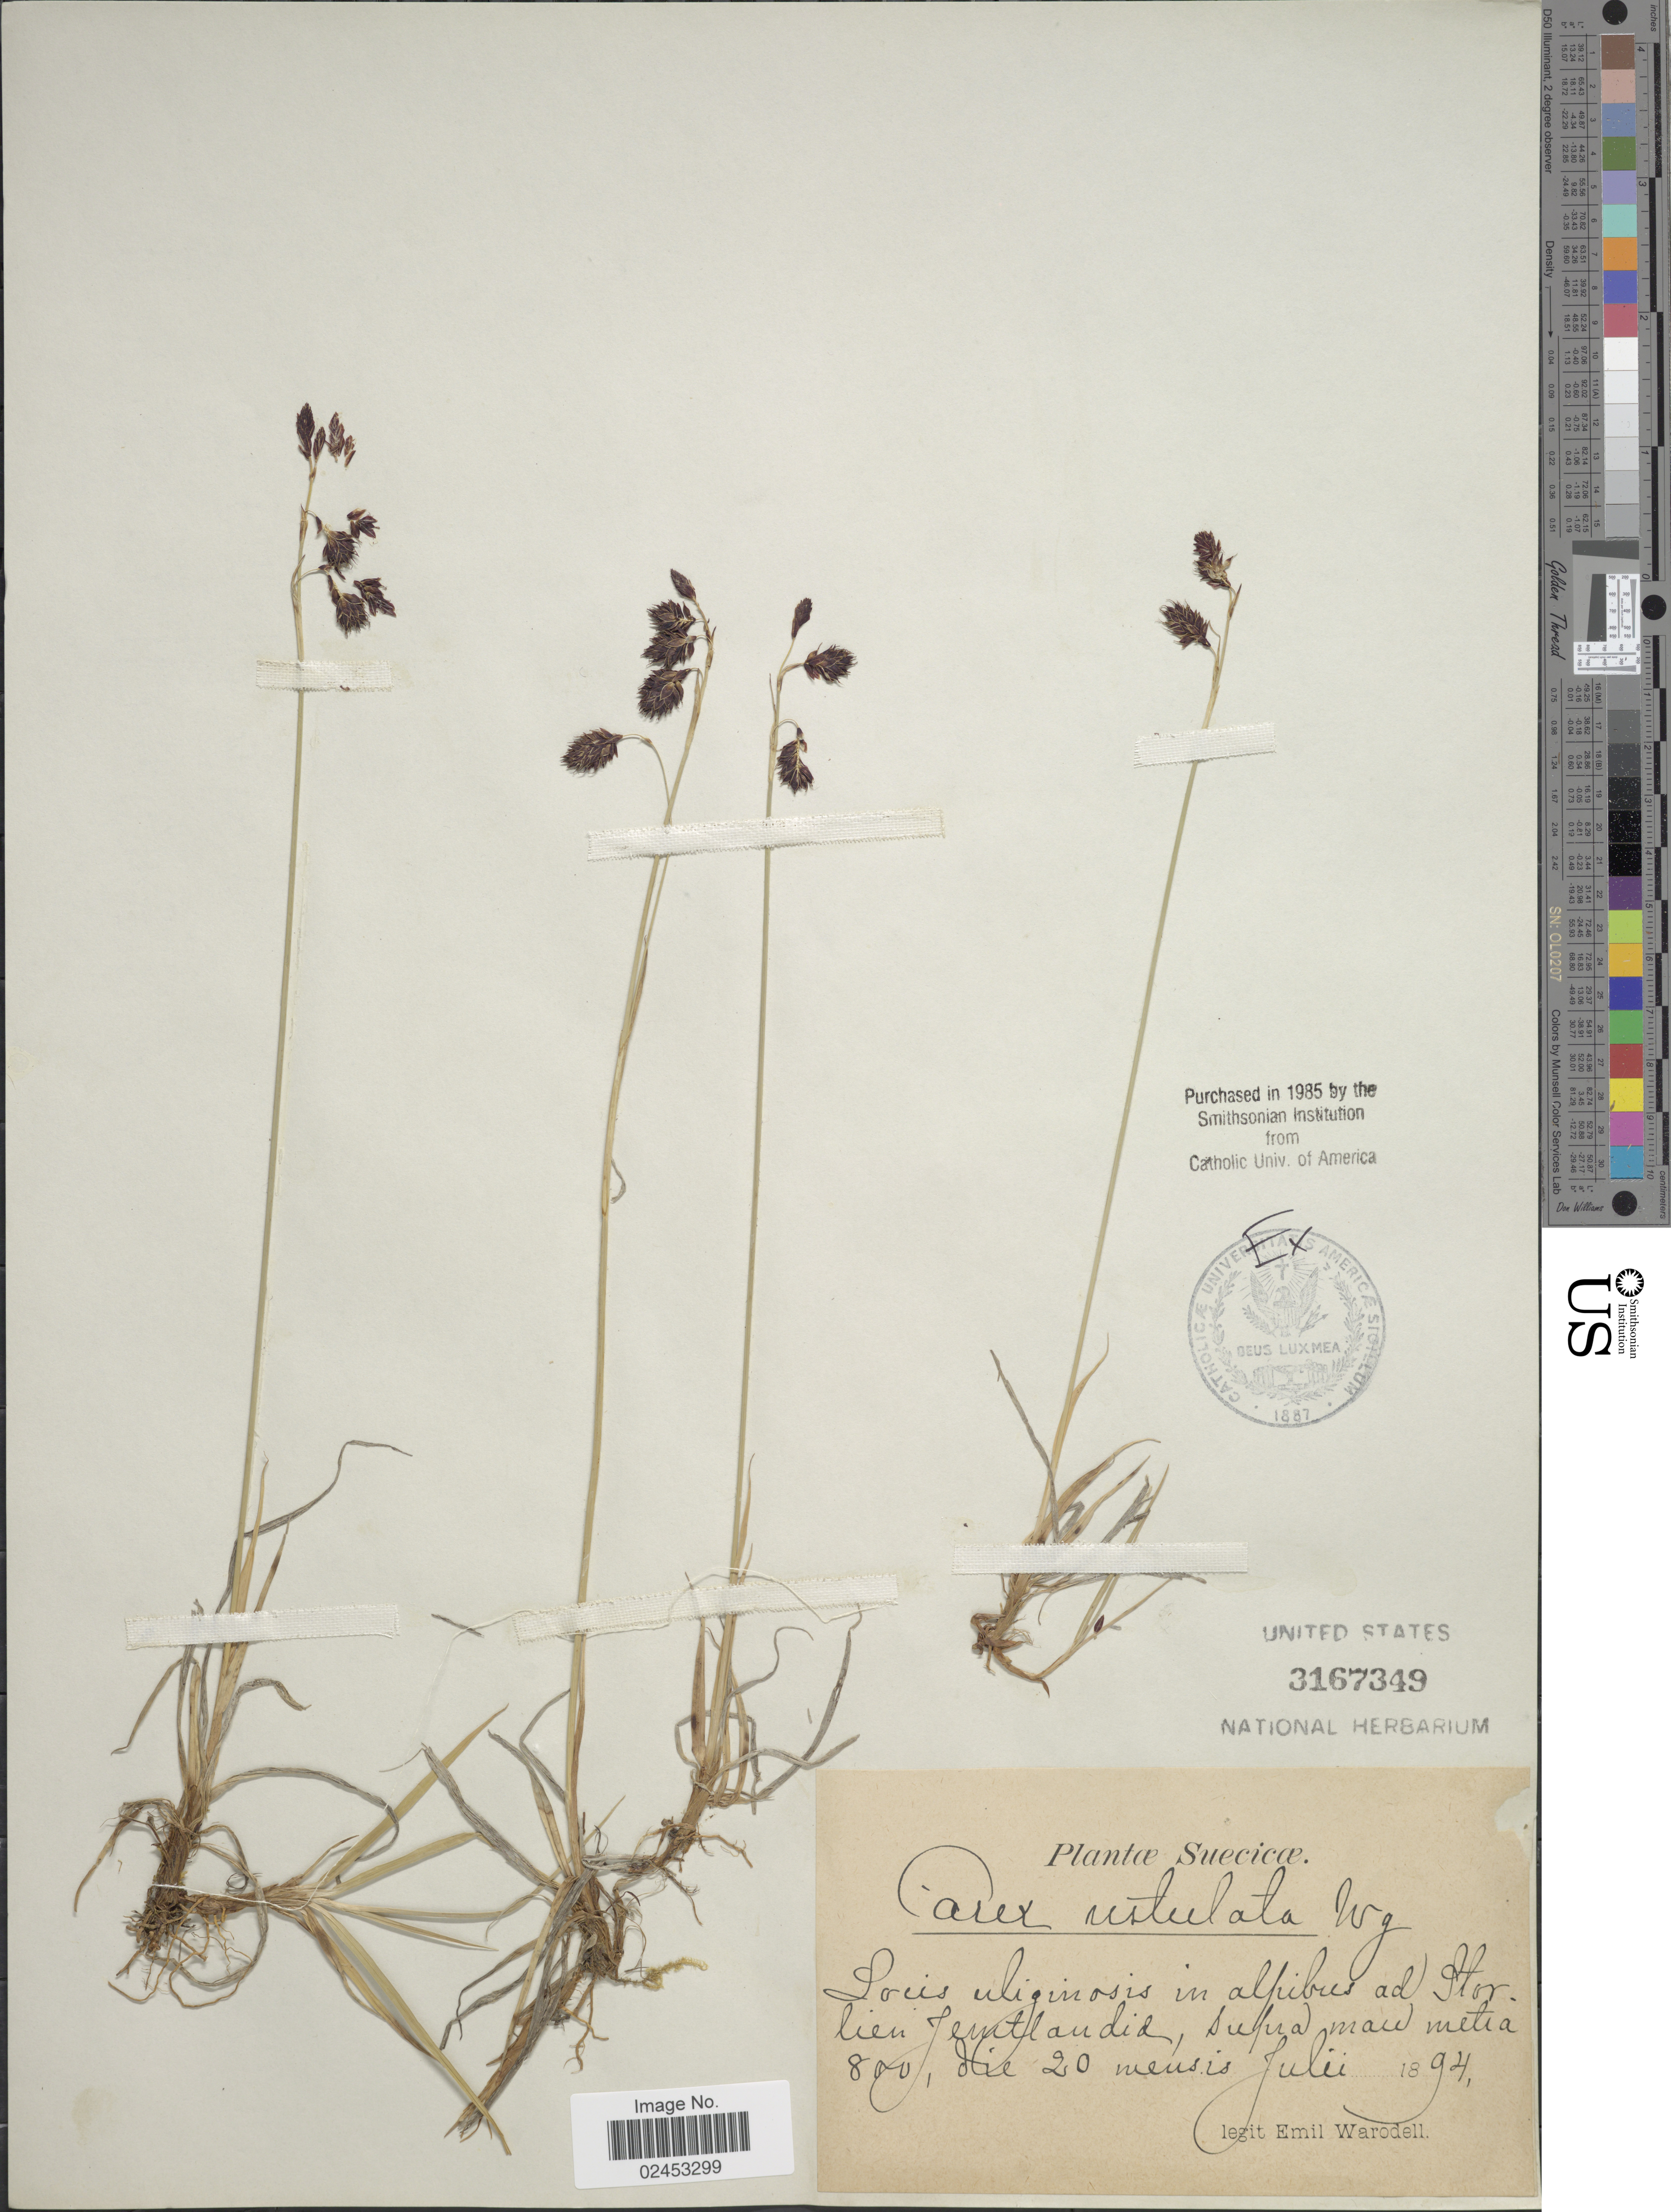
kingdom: Plantae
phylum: Tracheophyta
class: Liliopsida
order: Poales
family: Cyperaceae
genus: Carex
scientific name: Carex atrofusca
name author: Schkuhr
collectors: E. Warodell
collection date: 1894-07-20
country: Sweden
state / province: Jämtland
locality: Suecicae, Locis uliginosis in alpibus ad Storlien Jemtlandia, supra maie.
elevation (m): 800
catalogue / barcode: US 3167349